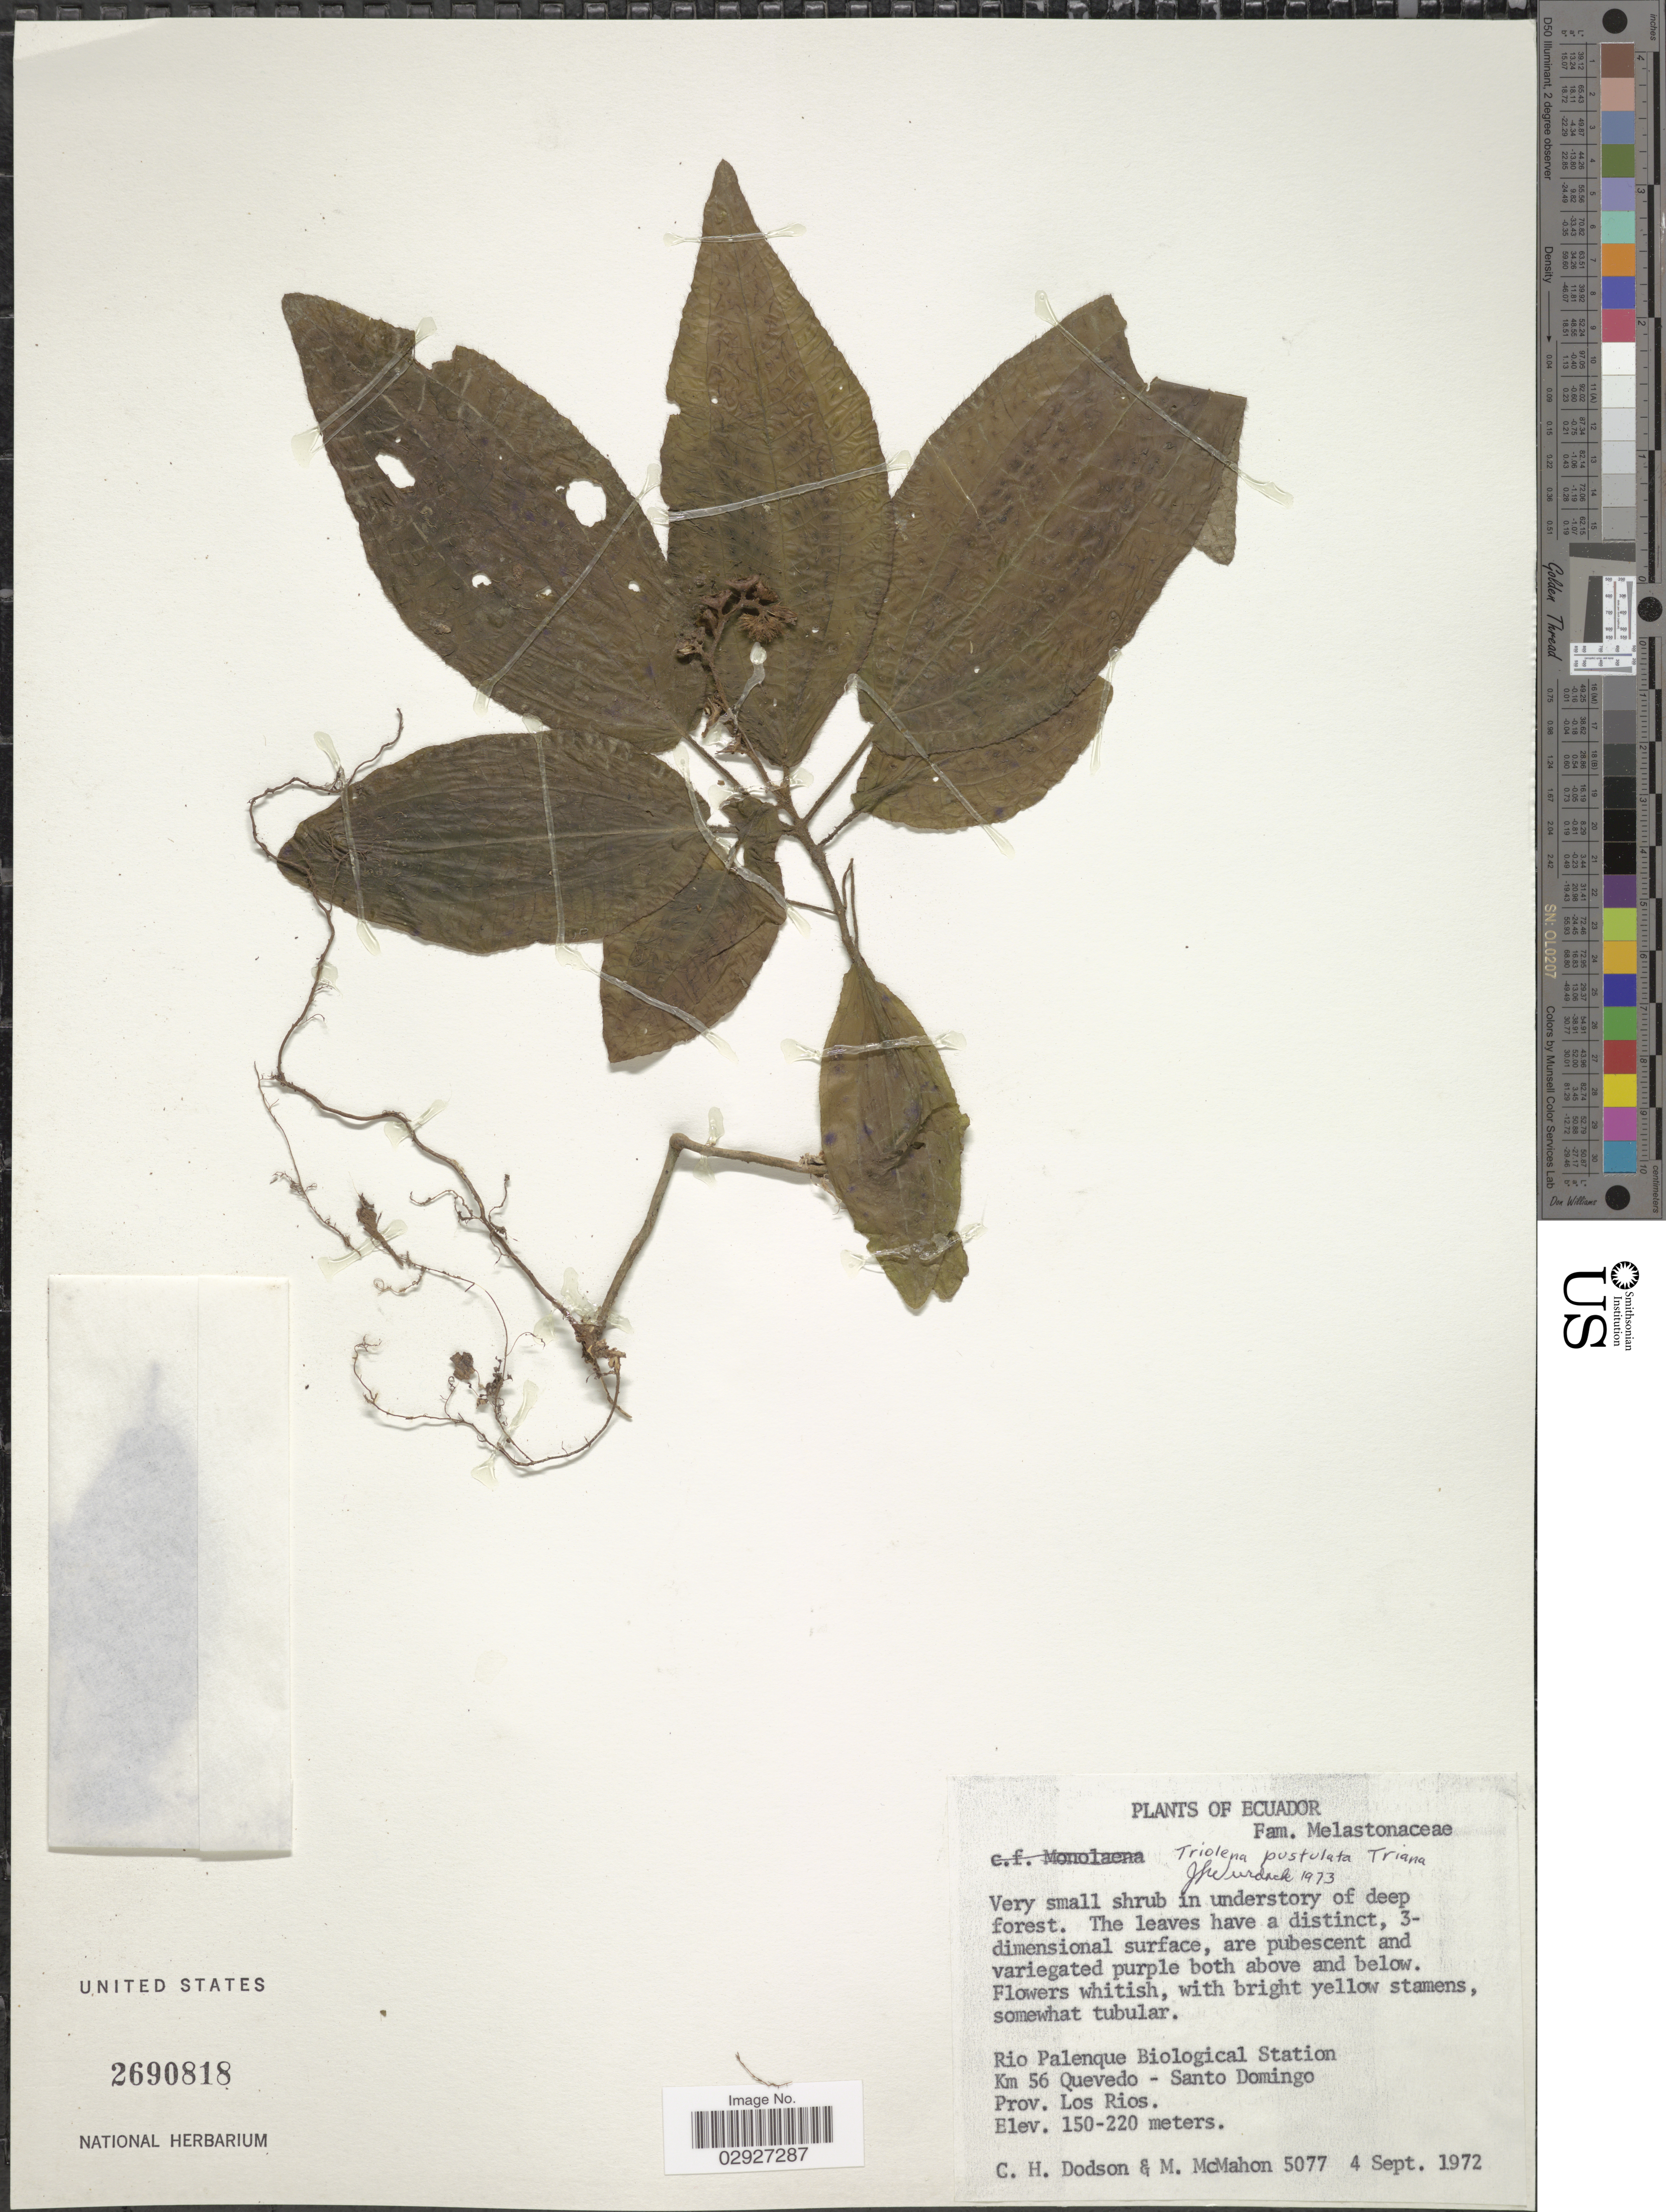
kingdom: Plantae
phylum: Tracheophyta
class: Magnoliopsida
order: Myrtales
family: Melastomataceae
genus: Triolena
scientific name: Triolena pustulata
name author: Triana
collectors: C. H. Dodson & M. McMahon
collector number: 5077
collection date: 1972-09-04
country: Ecuador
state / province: Los Ríos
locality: Rio Palenque Biological Station, Km 56 Quevedo - Santo Domingo, Prov. Los Rios.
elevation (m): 150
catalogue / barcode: US 2690818